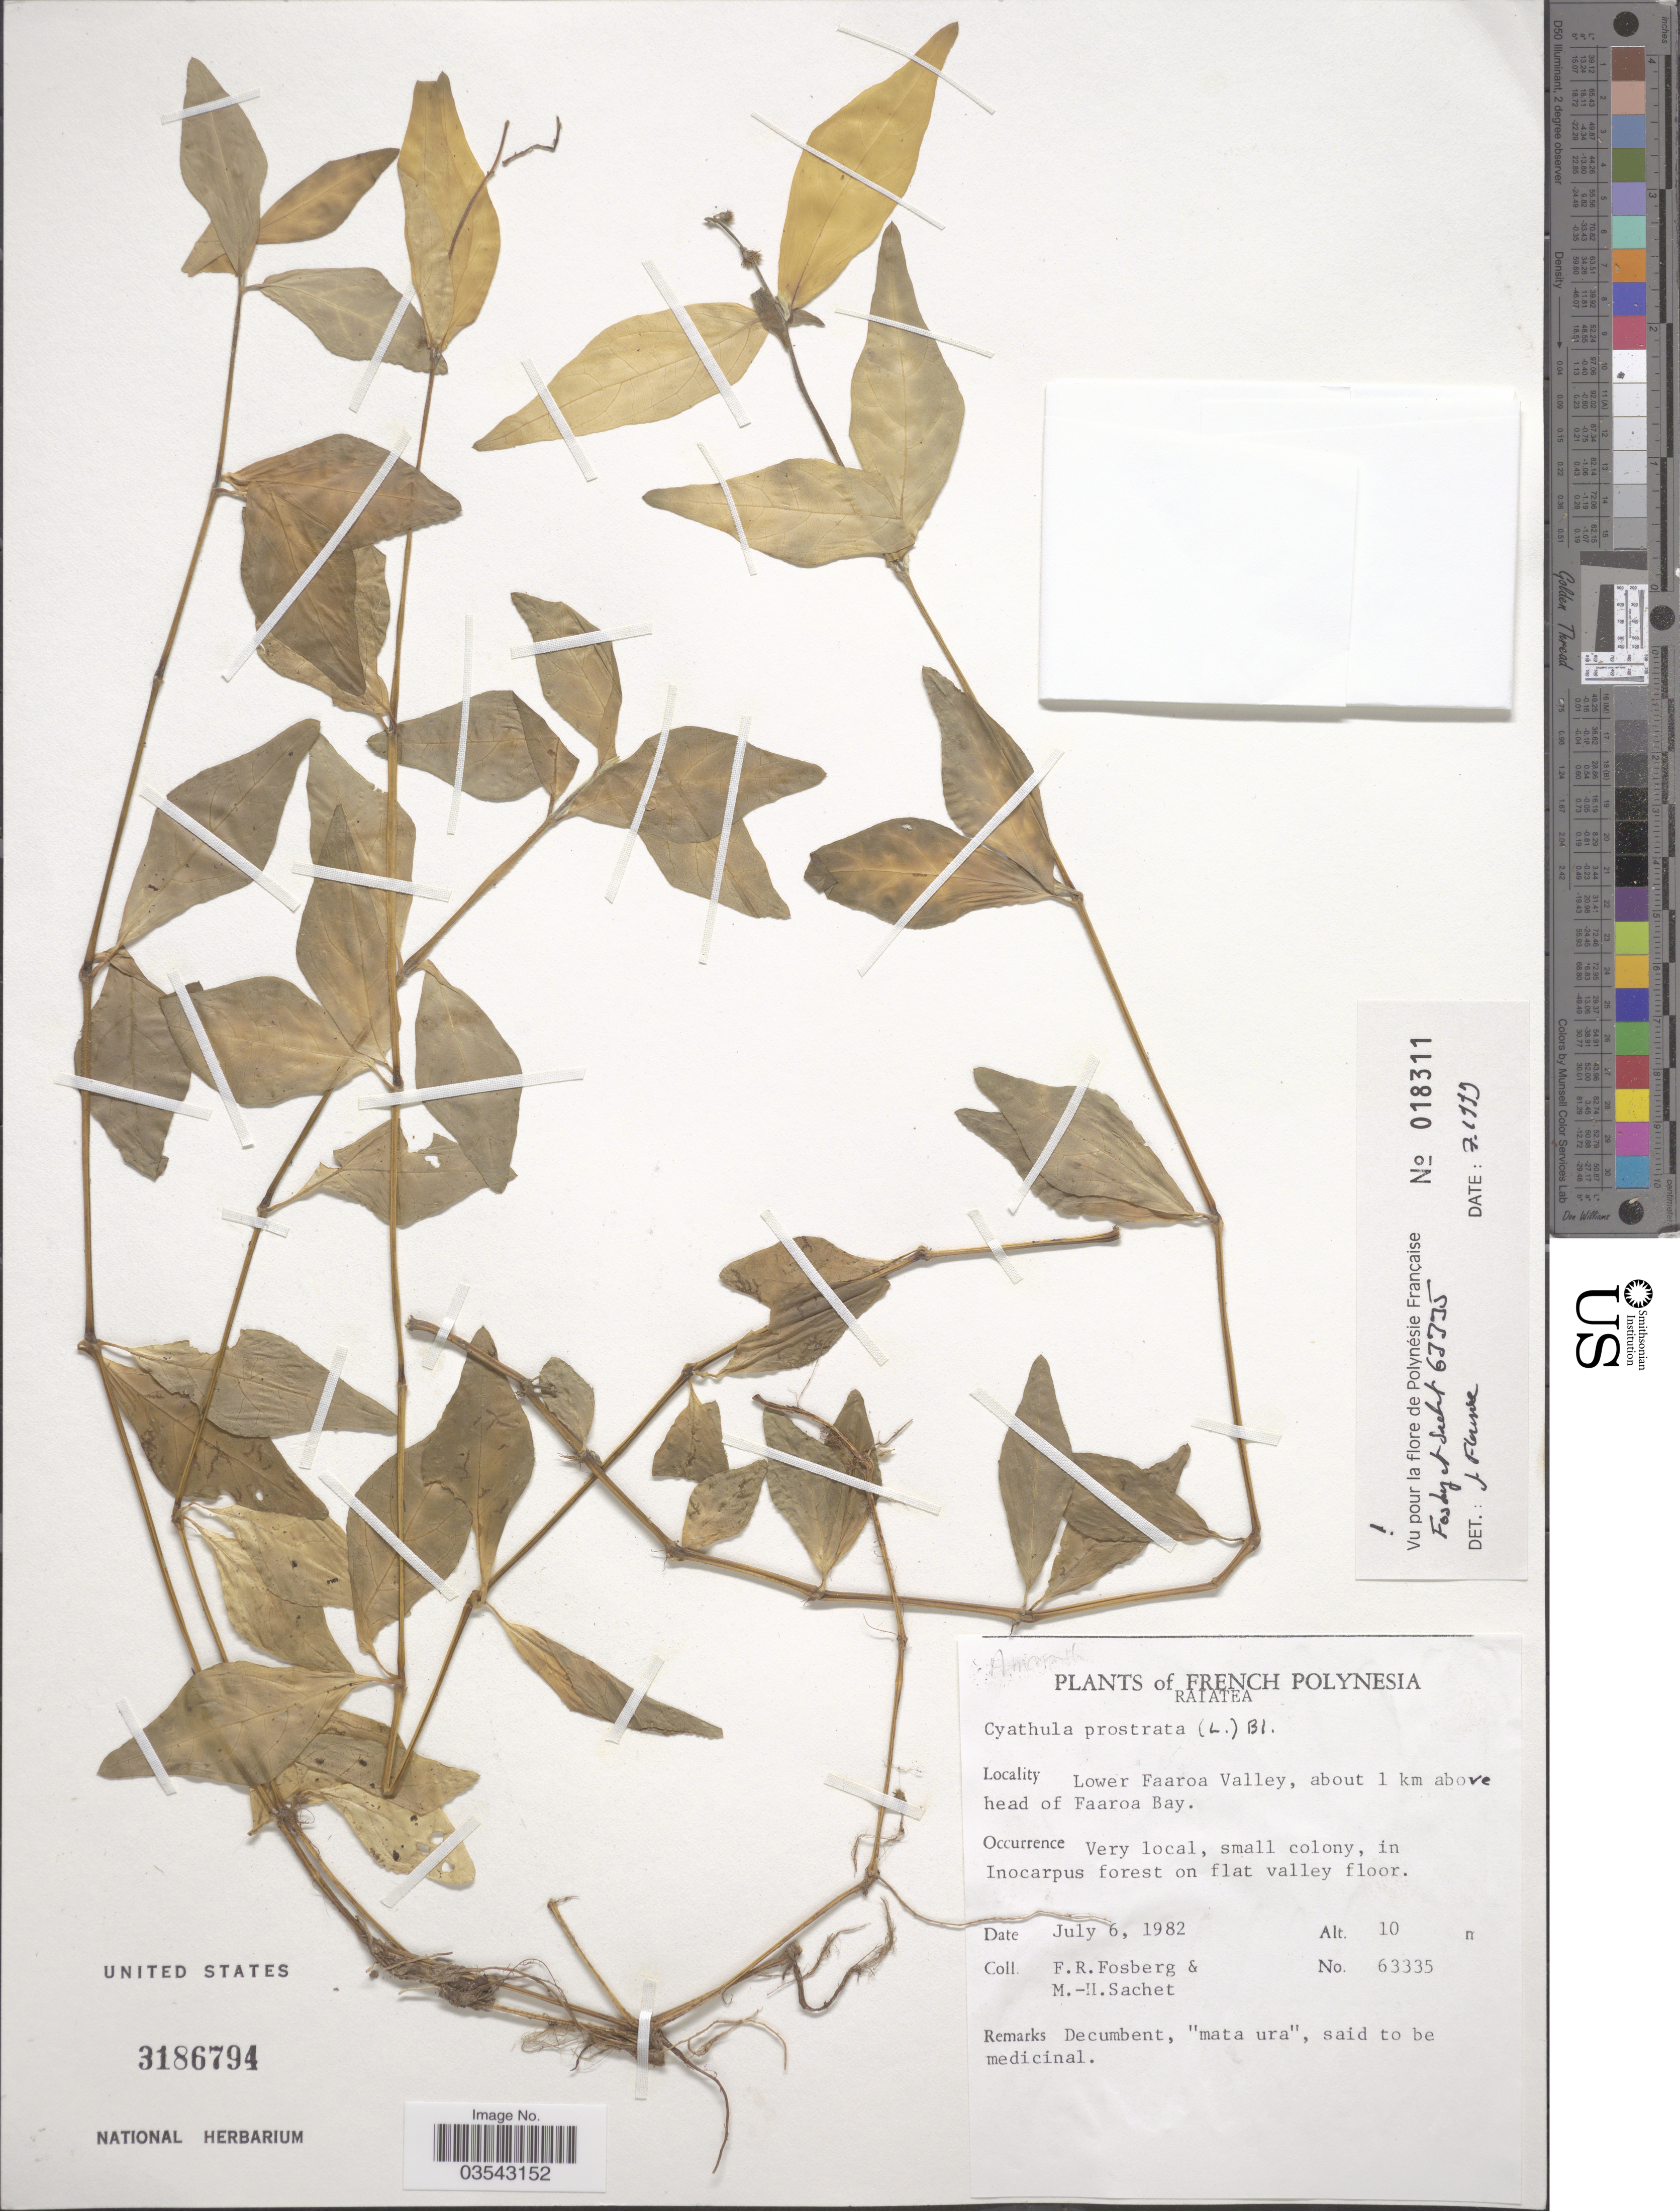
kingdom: Plantae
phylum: Tracheophyta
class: Magnoliopsida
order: Caryophyllales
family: Amaranthaceae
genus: Cyathula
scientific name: Cyathula sp.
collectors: F. R. Fosberg & M.-H. Sachet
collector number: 63335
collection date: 1982-07-06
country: French Polynesia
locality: Raiatea. Lower Faaroa Valley, about 1 km above head of Faaroa Bay.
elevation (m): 10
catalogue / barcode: US 3186794